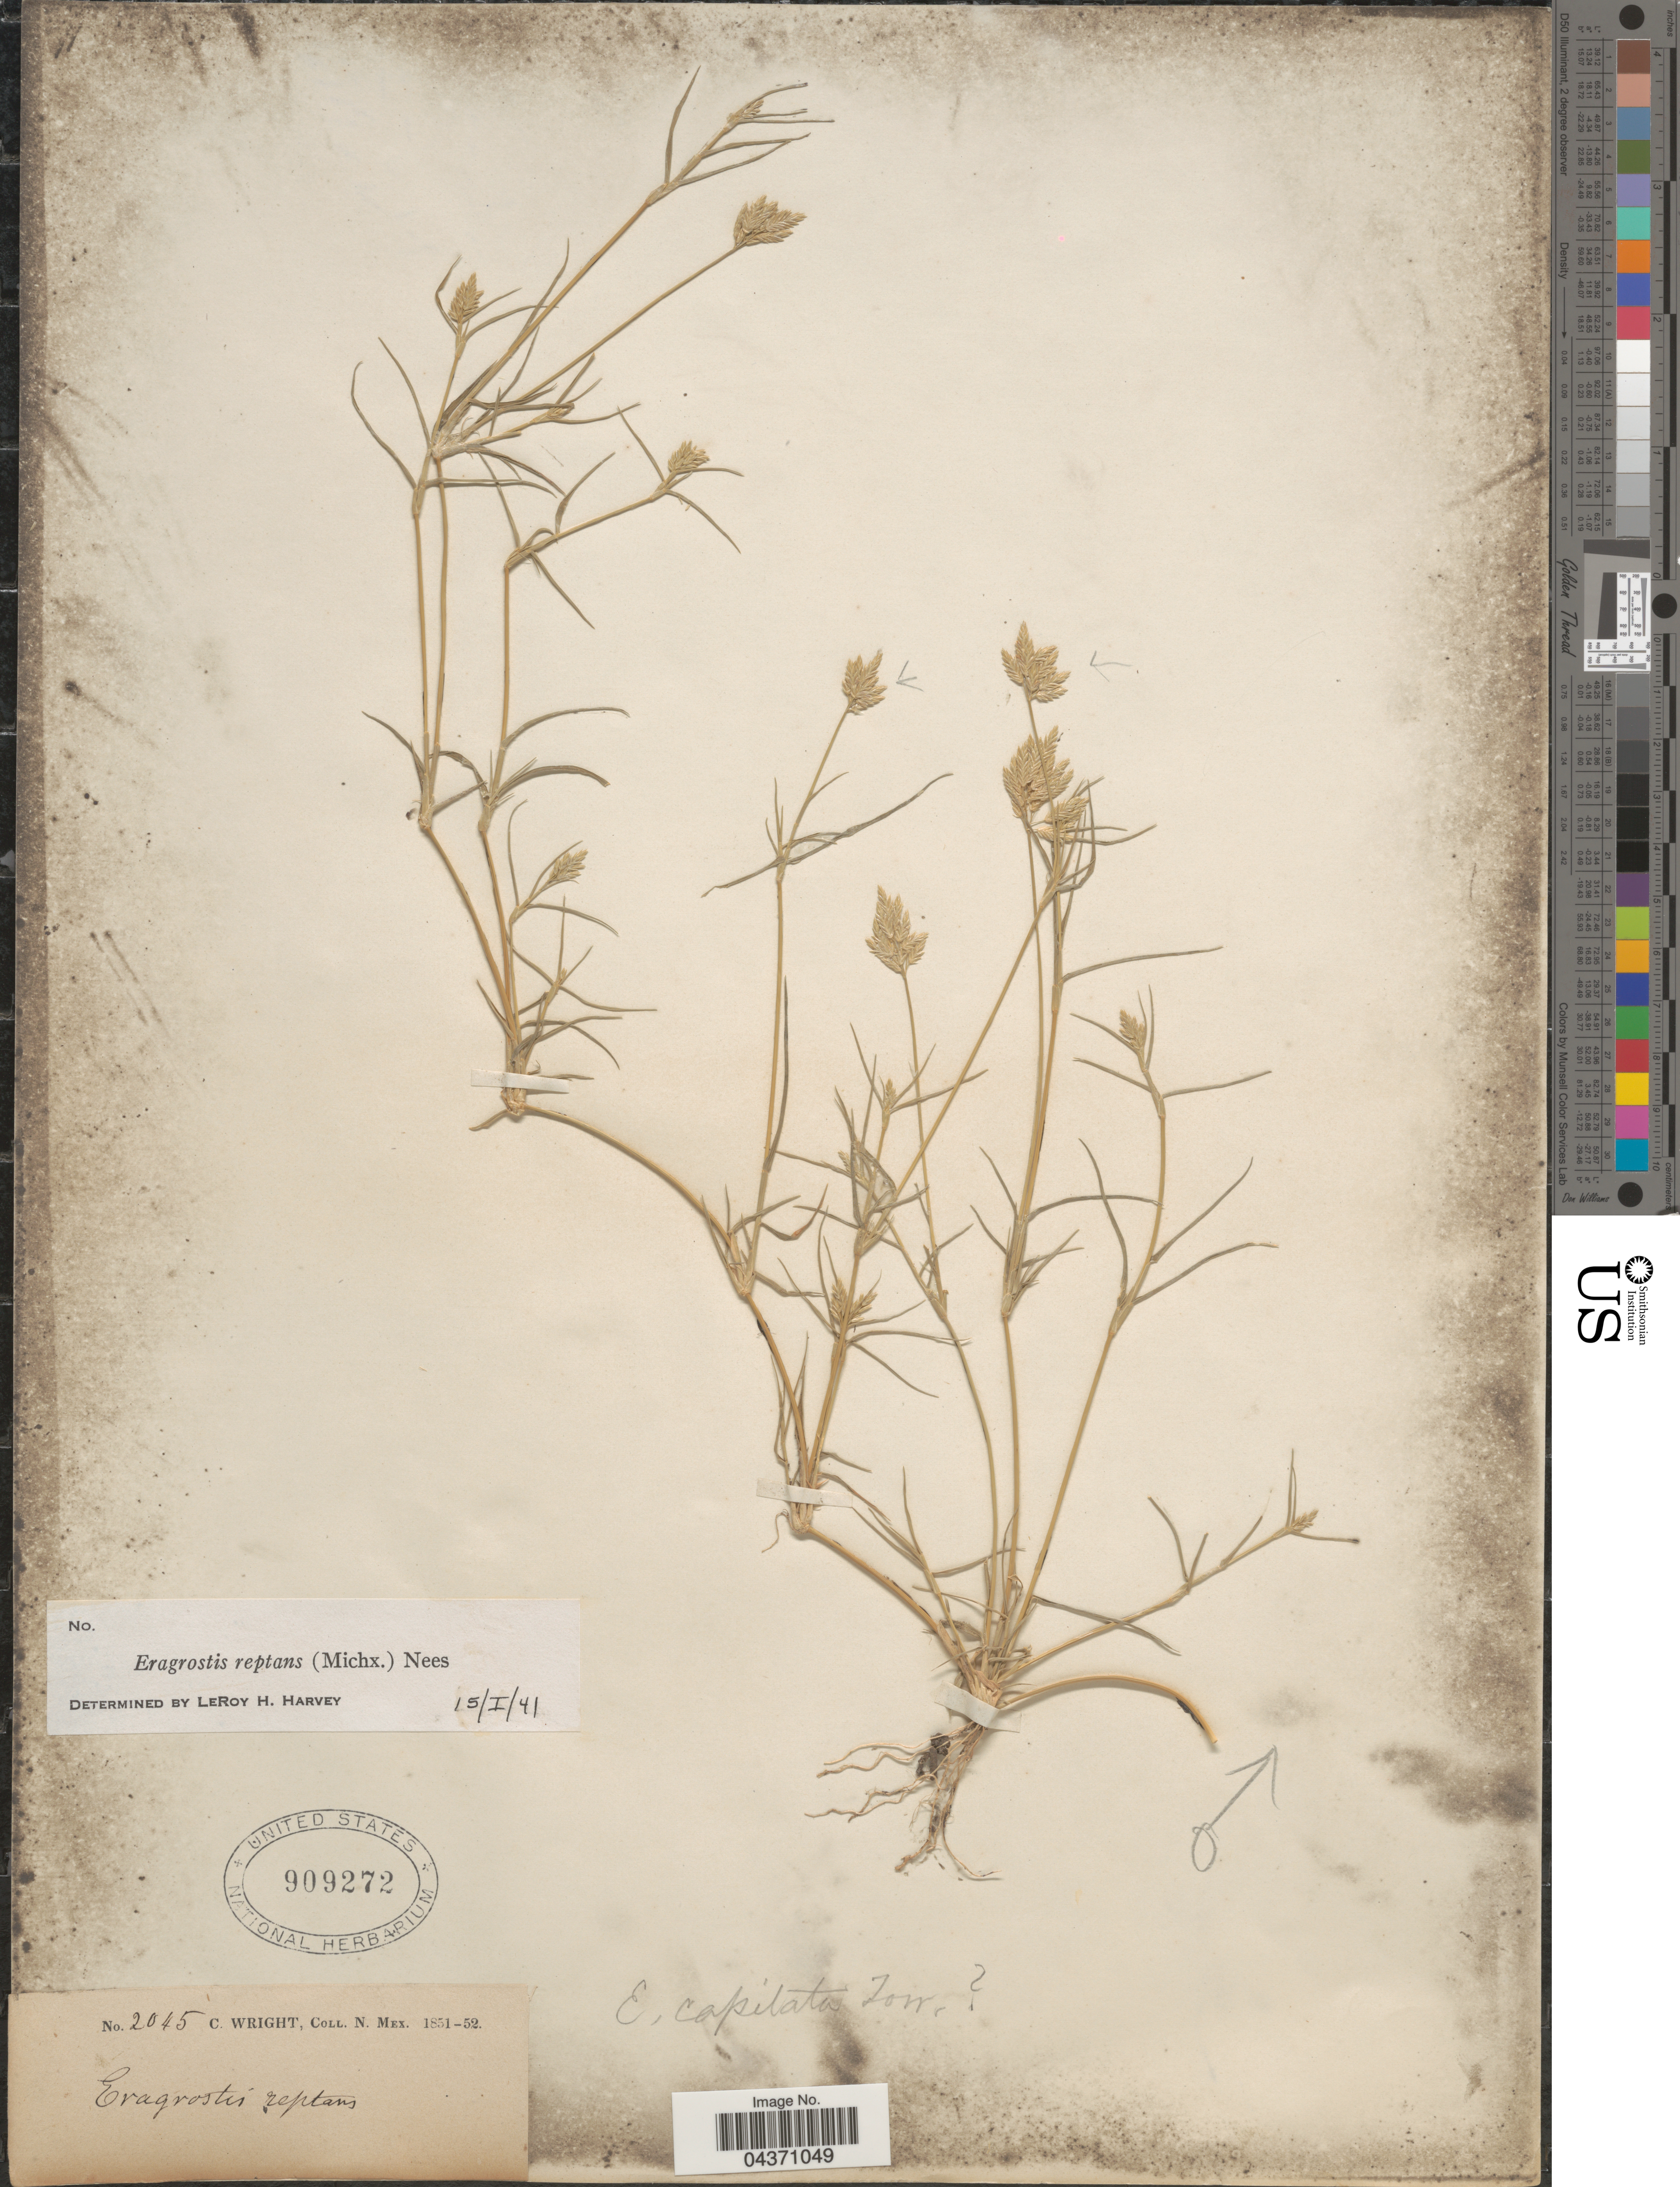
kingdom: Plantae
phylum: Tracheophyta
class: Liliopsida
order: Poales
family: Poaceae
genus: Eragrostis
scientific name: Eragrostis reptans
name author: (Michx.) Nees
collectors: C. Wright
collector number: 2045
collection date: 1851/1852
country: United States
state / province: New Mexico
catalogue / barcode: US 909272